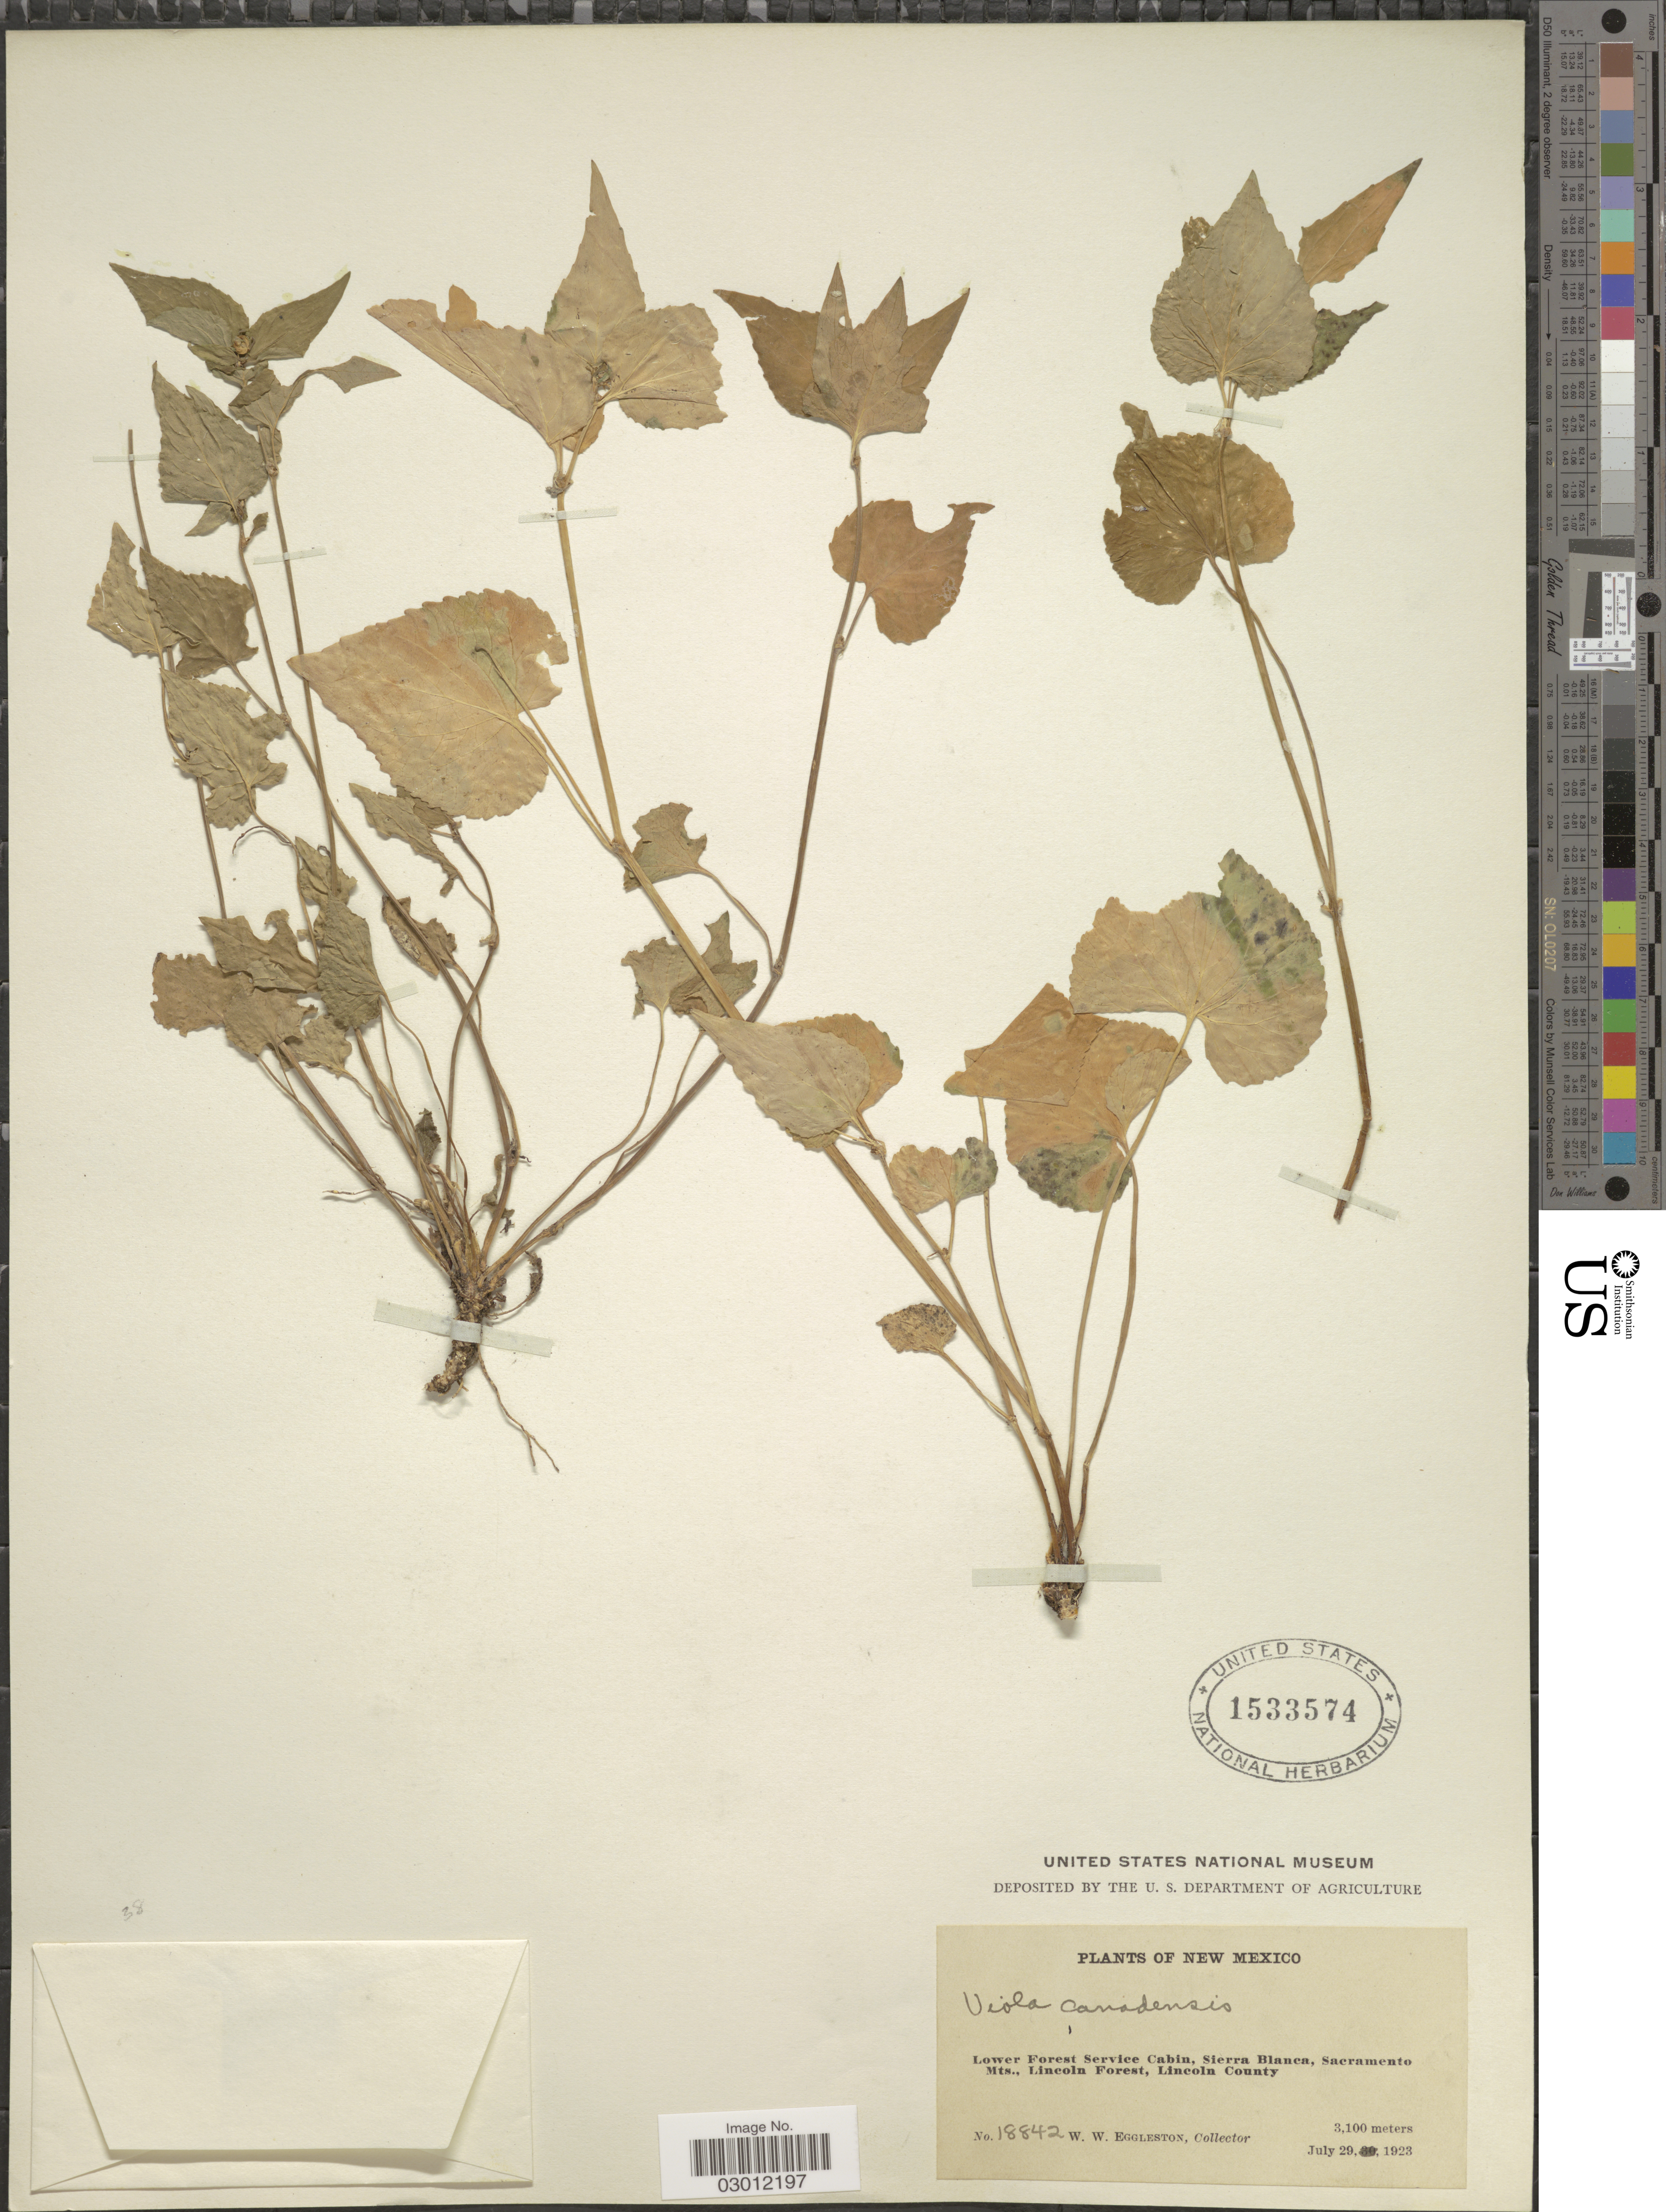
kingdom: Plantae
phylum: Tracheophyta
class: Magnoliopsida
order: Malpighiales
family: Violaceae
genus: Viola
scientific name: Viola canadensis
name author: L.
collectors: W. W. Eggleston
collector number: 18842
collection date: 1923-07-29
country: United States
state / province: New Mexico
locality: Lower Forest Service Cabin, Sierra Blanca, Sacramento Mts., Lincoln Forest, Lincoln County.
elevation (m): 3100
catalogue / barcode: US 1533574